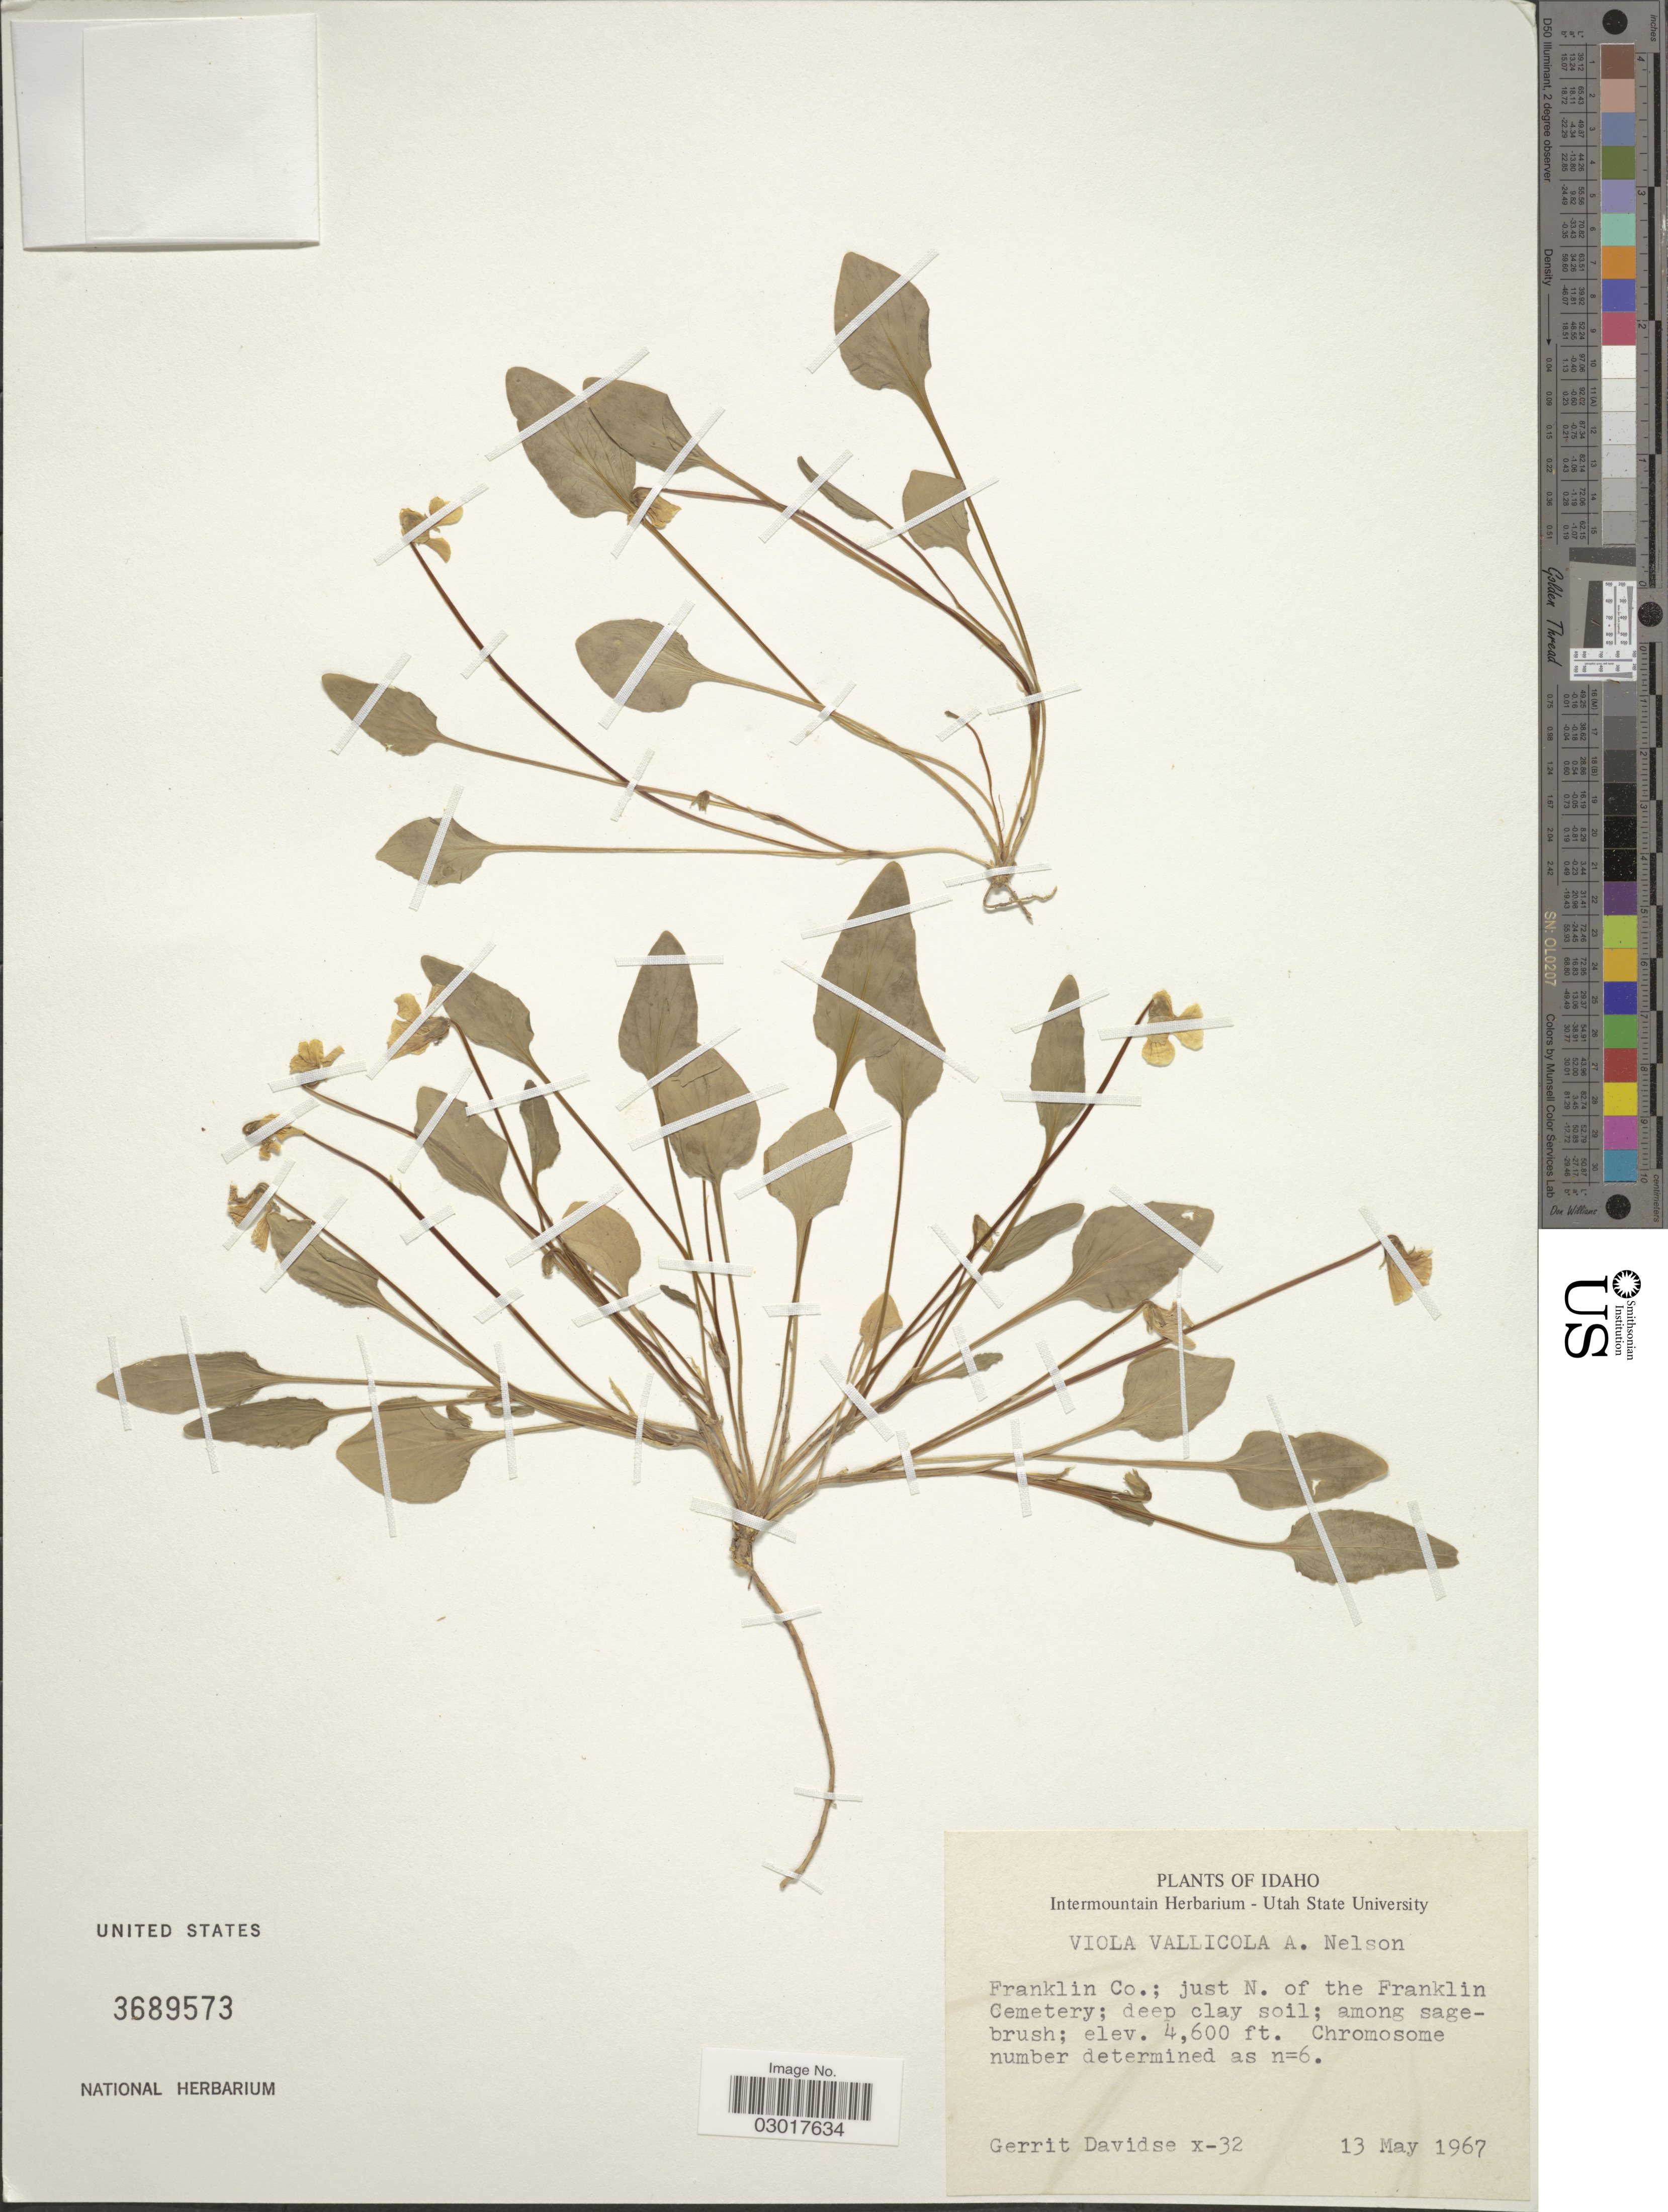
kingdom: Plantae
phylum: Tracheophyta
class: Magnoliopsida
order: Malpighiales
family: Violaceae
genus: Viola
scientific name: Viola vallicola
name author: A. Nelson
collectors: G. Davidse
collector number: x-32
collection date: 1967-05-13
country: United States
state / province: Idaho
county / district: Franklin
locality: just N. of the Franklin Cemetery.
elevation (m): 1402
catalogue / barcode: US 3689573